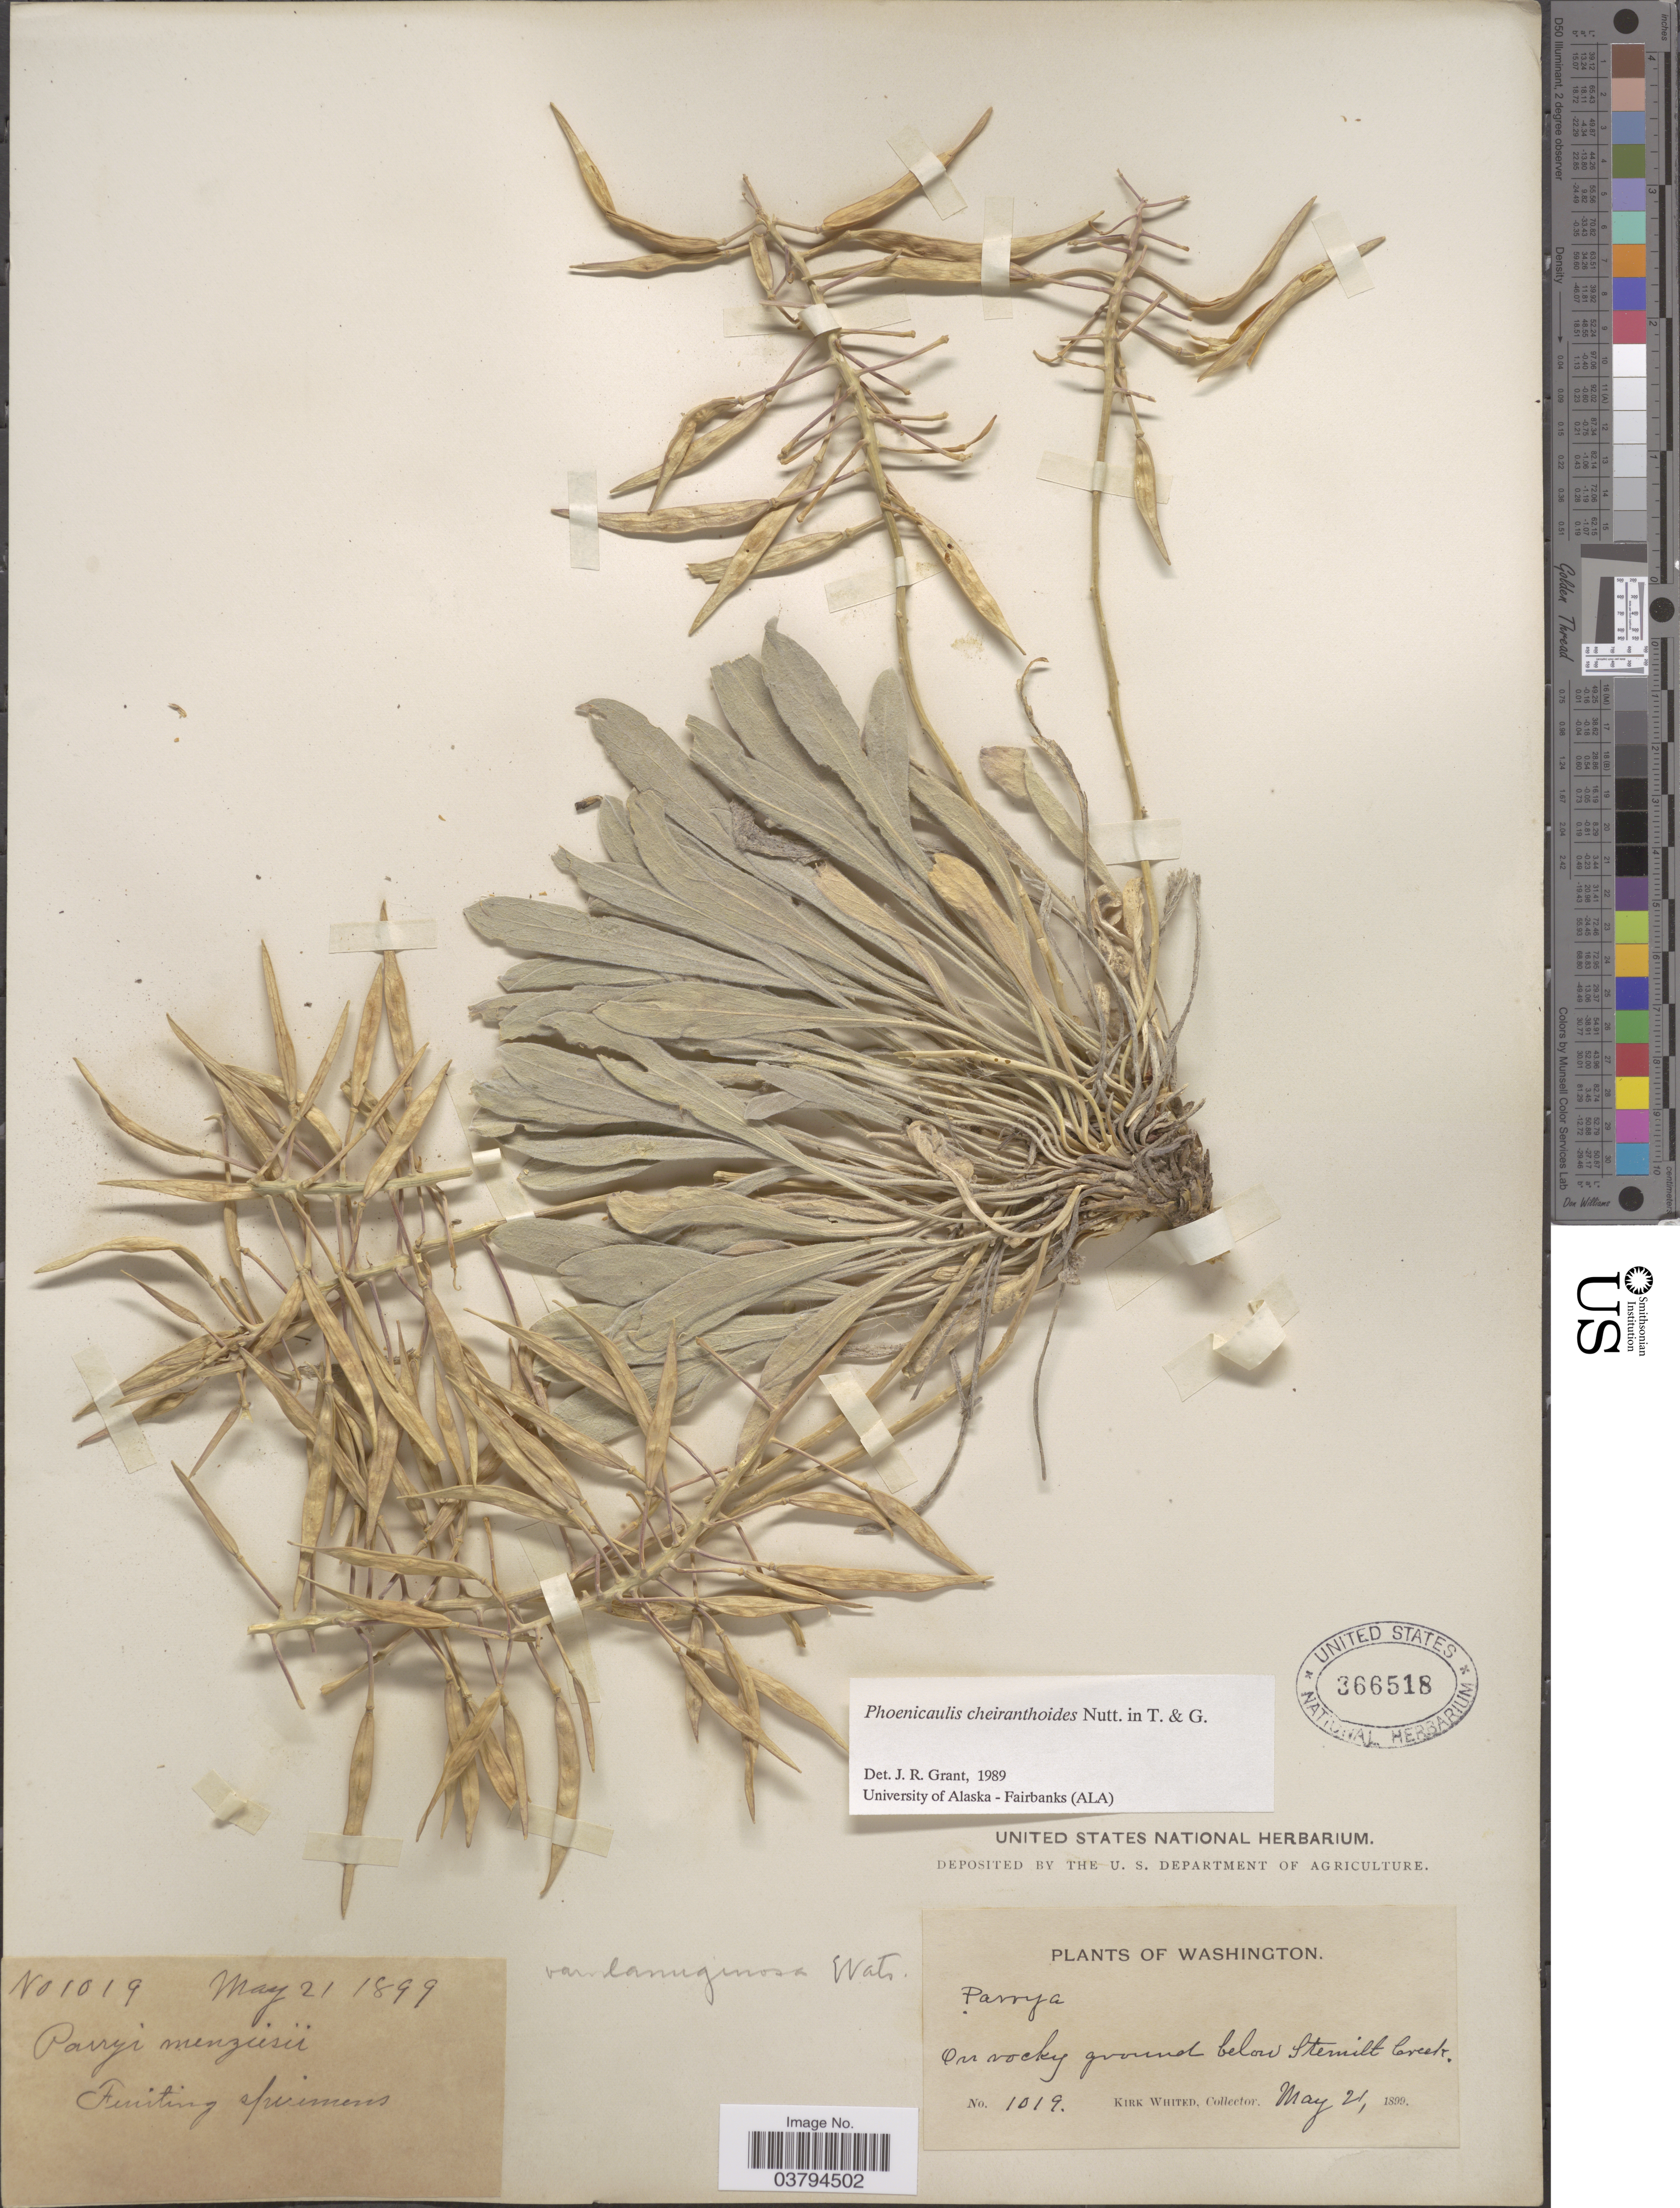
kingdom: Plantae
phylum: Tracheophyta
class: Magnoliopsida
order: Brassicales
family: Brassicaceae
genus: Phoenicaulis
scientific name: Phoenicaulis cheiranthoides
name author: Nutt.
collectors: K. Whited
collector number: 1019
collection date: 1899-05-21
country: United States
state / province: Washington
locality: On rocky ground below Stemilt Creek.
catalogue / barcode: US 366518